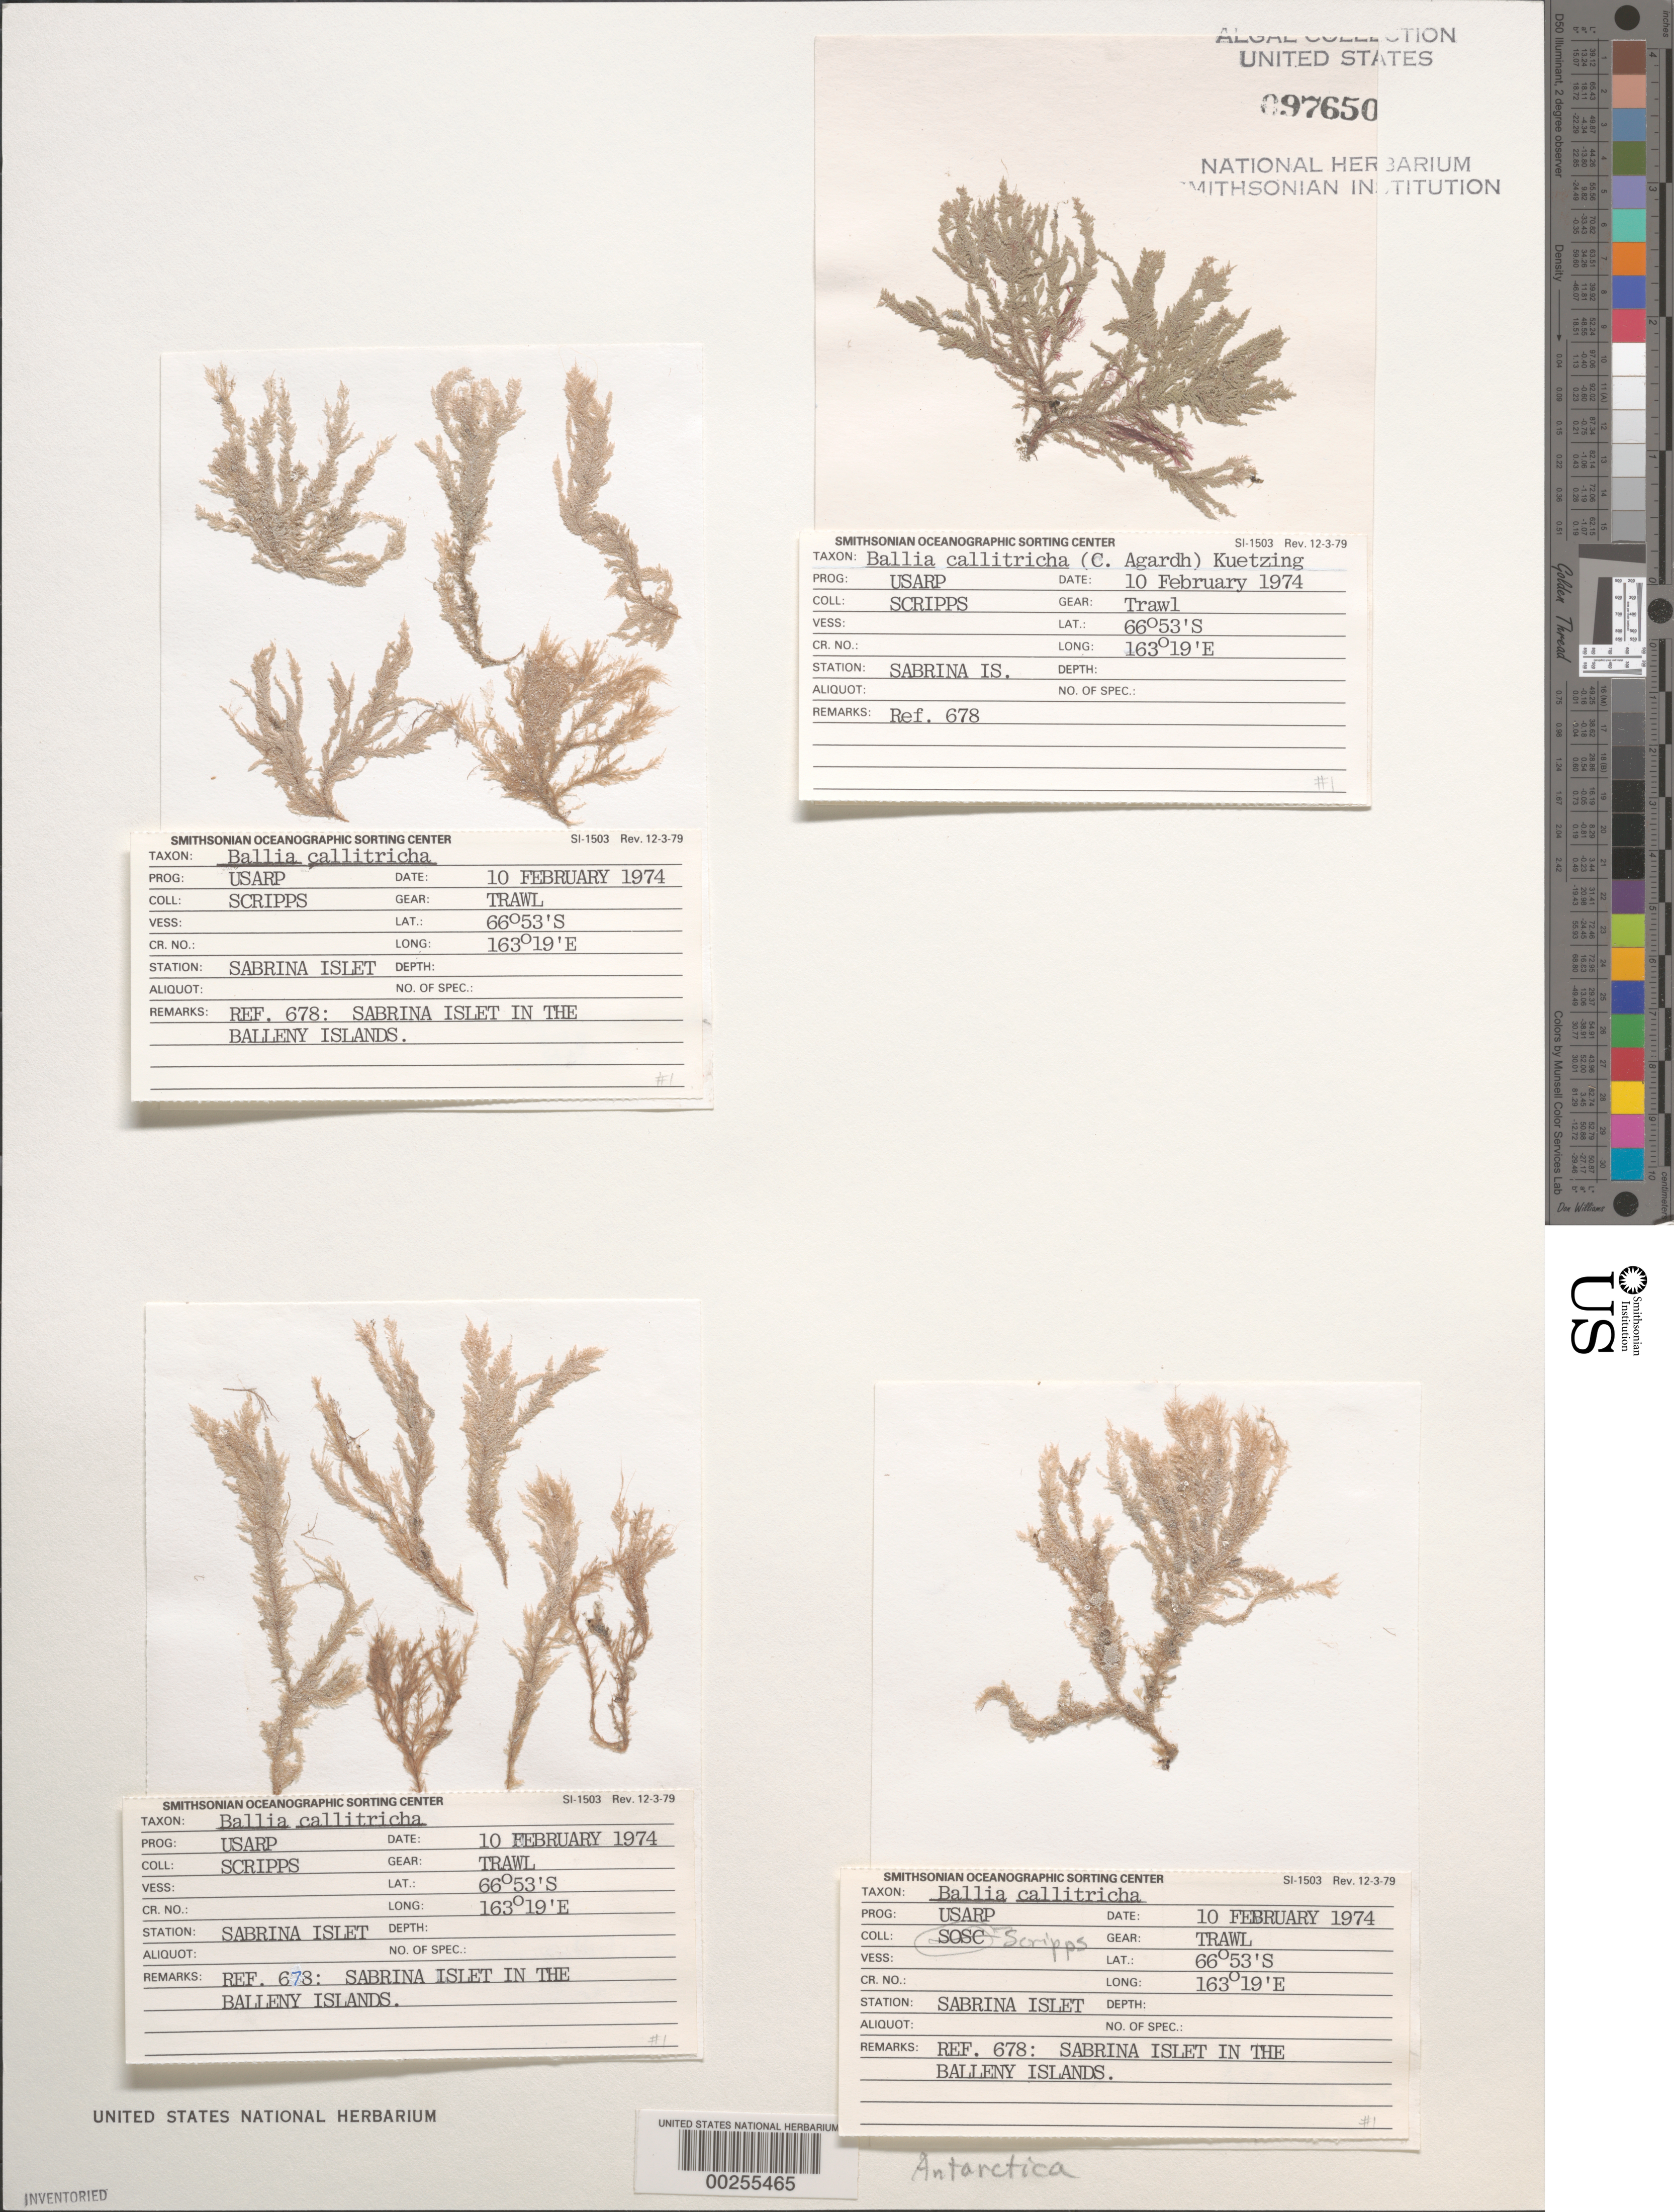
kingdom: Plantae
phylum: Rhodophyta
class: Florideophyceae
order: Balliales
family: Balliaceae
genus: Ballia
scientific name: Ballia callitricha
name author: (C. Agardh) Kützing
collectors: Scripps Institution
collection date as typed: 10 Feb 1974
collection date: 1974-02-10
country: Antarctica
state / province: Ross Dependency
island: Sabrina Islet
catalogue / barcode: US 97650